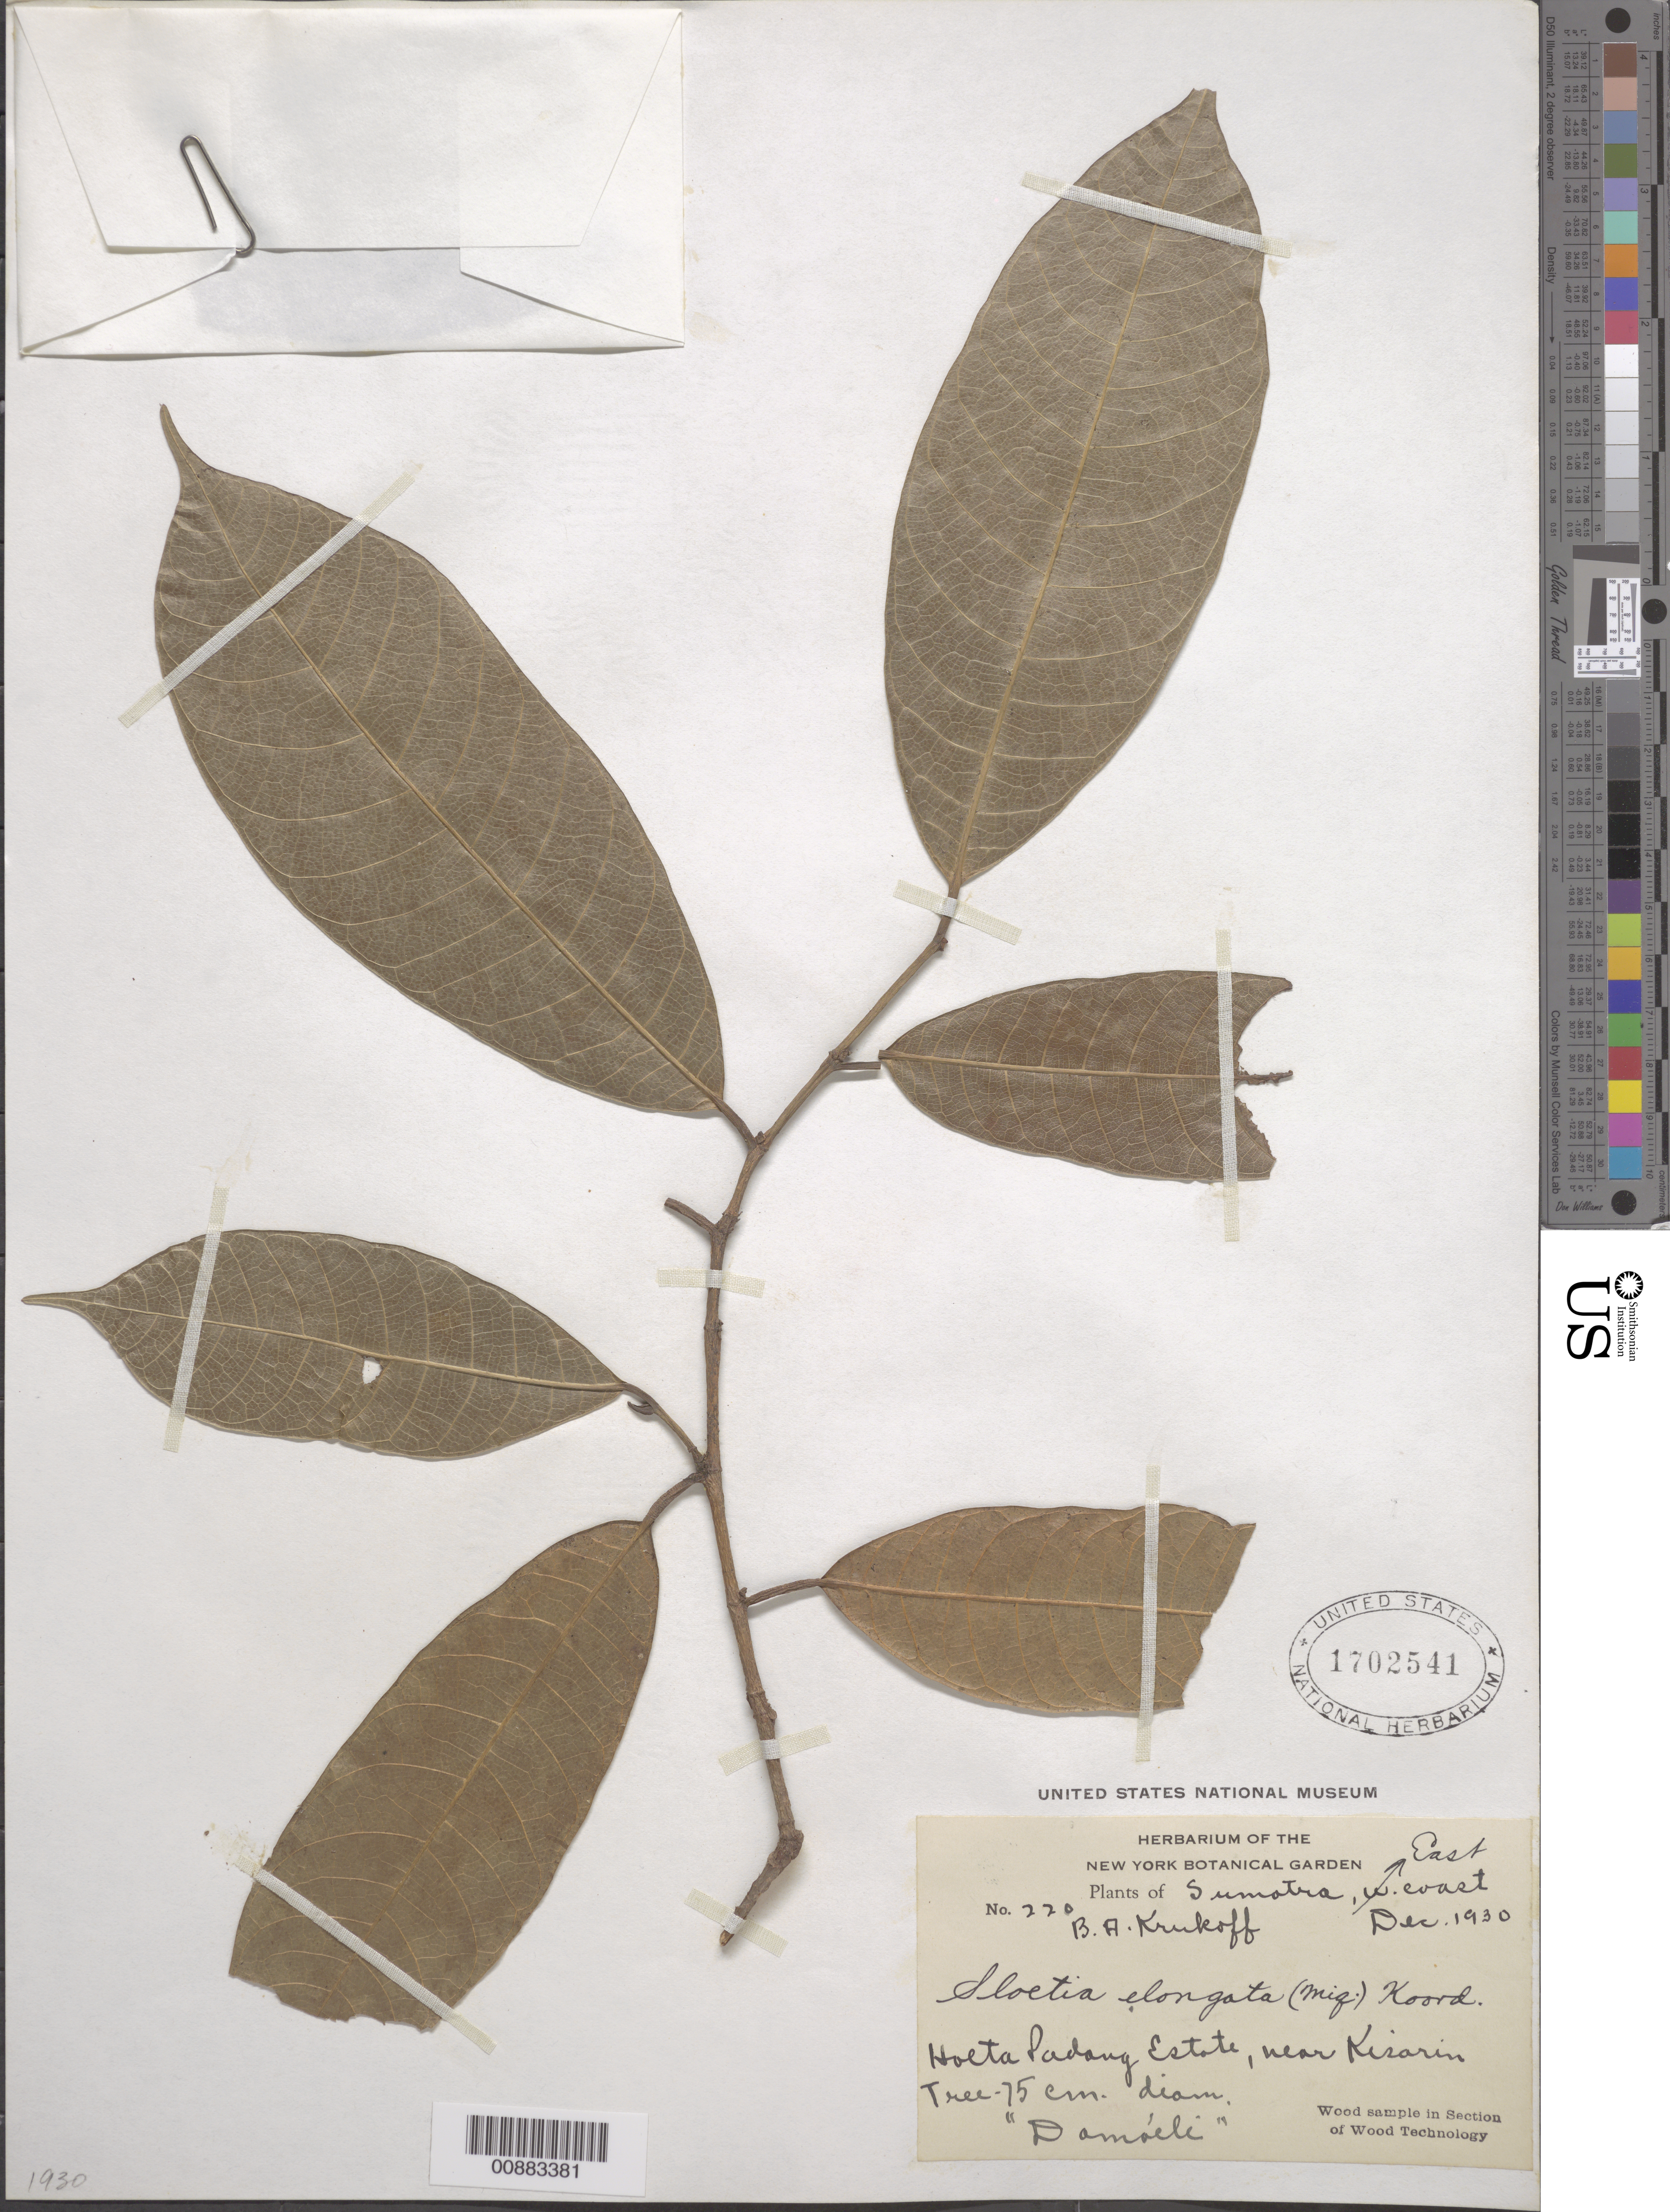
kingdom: Plantae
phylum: Tracheophyta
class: Magnoliopsida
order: Rosales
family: Moraceae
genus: Sloetia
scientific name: Sloetia elongata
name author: (Miq.) Koord.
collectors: B. A. Krukoff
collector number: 220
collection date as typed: Dec 1930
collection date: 1930-12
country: Indonesia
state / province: Sumatra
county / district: Riau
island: Sumatra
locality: Haeta Padang Estate, near Kisarin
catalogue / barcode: US 1702541